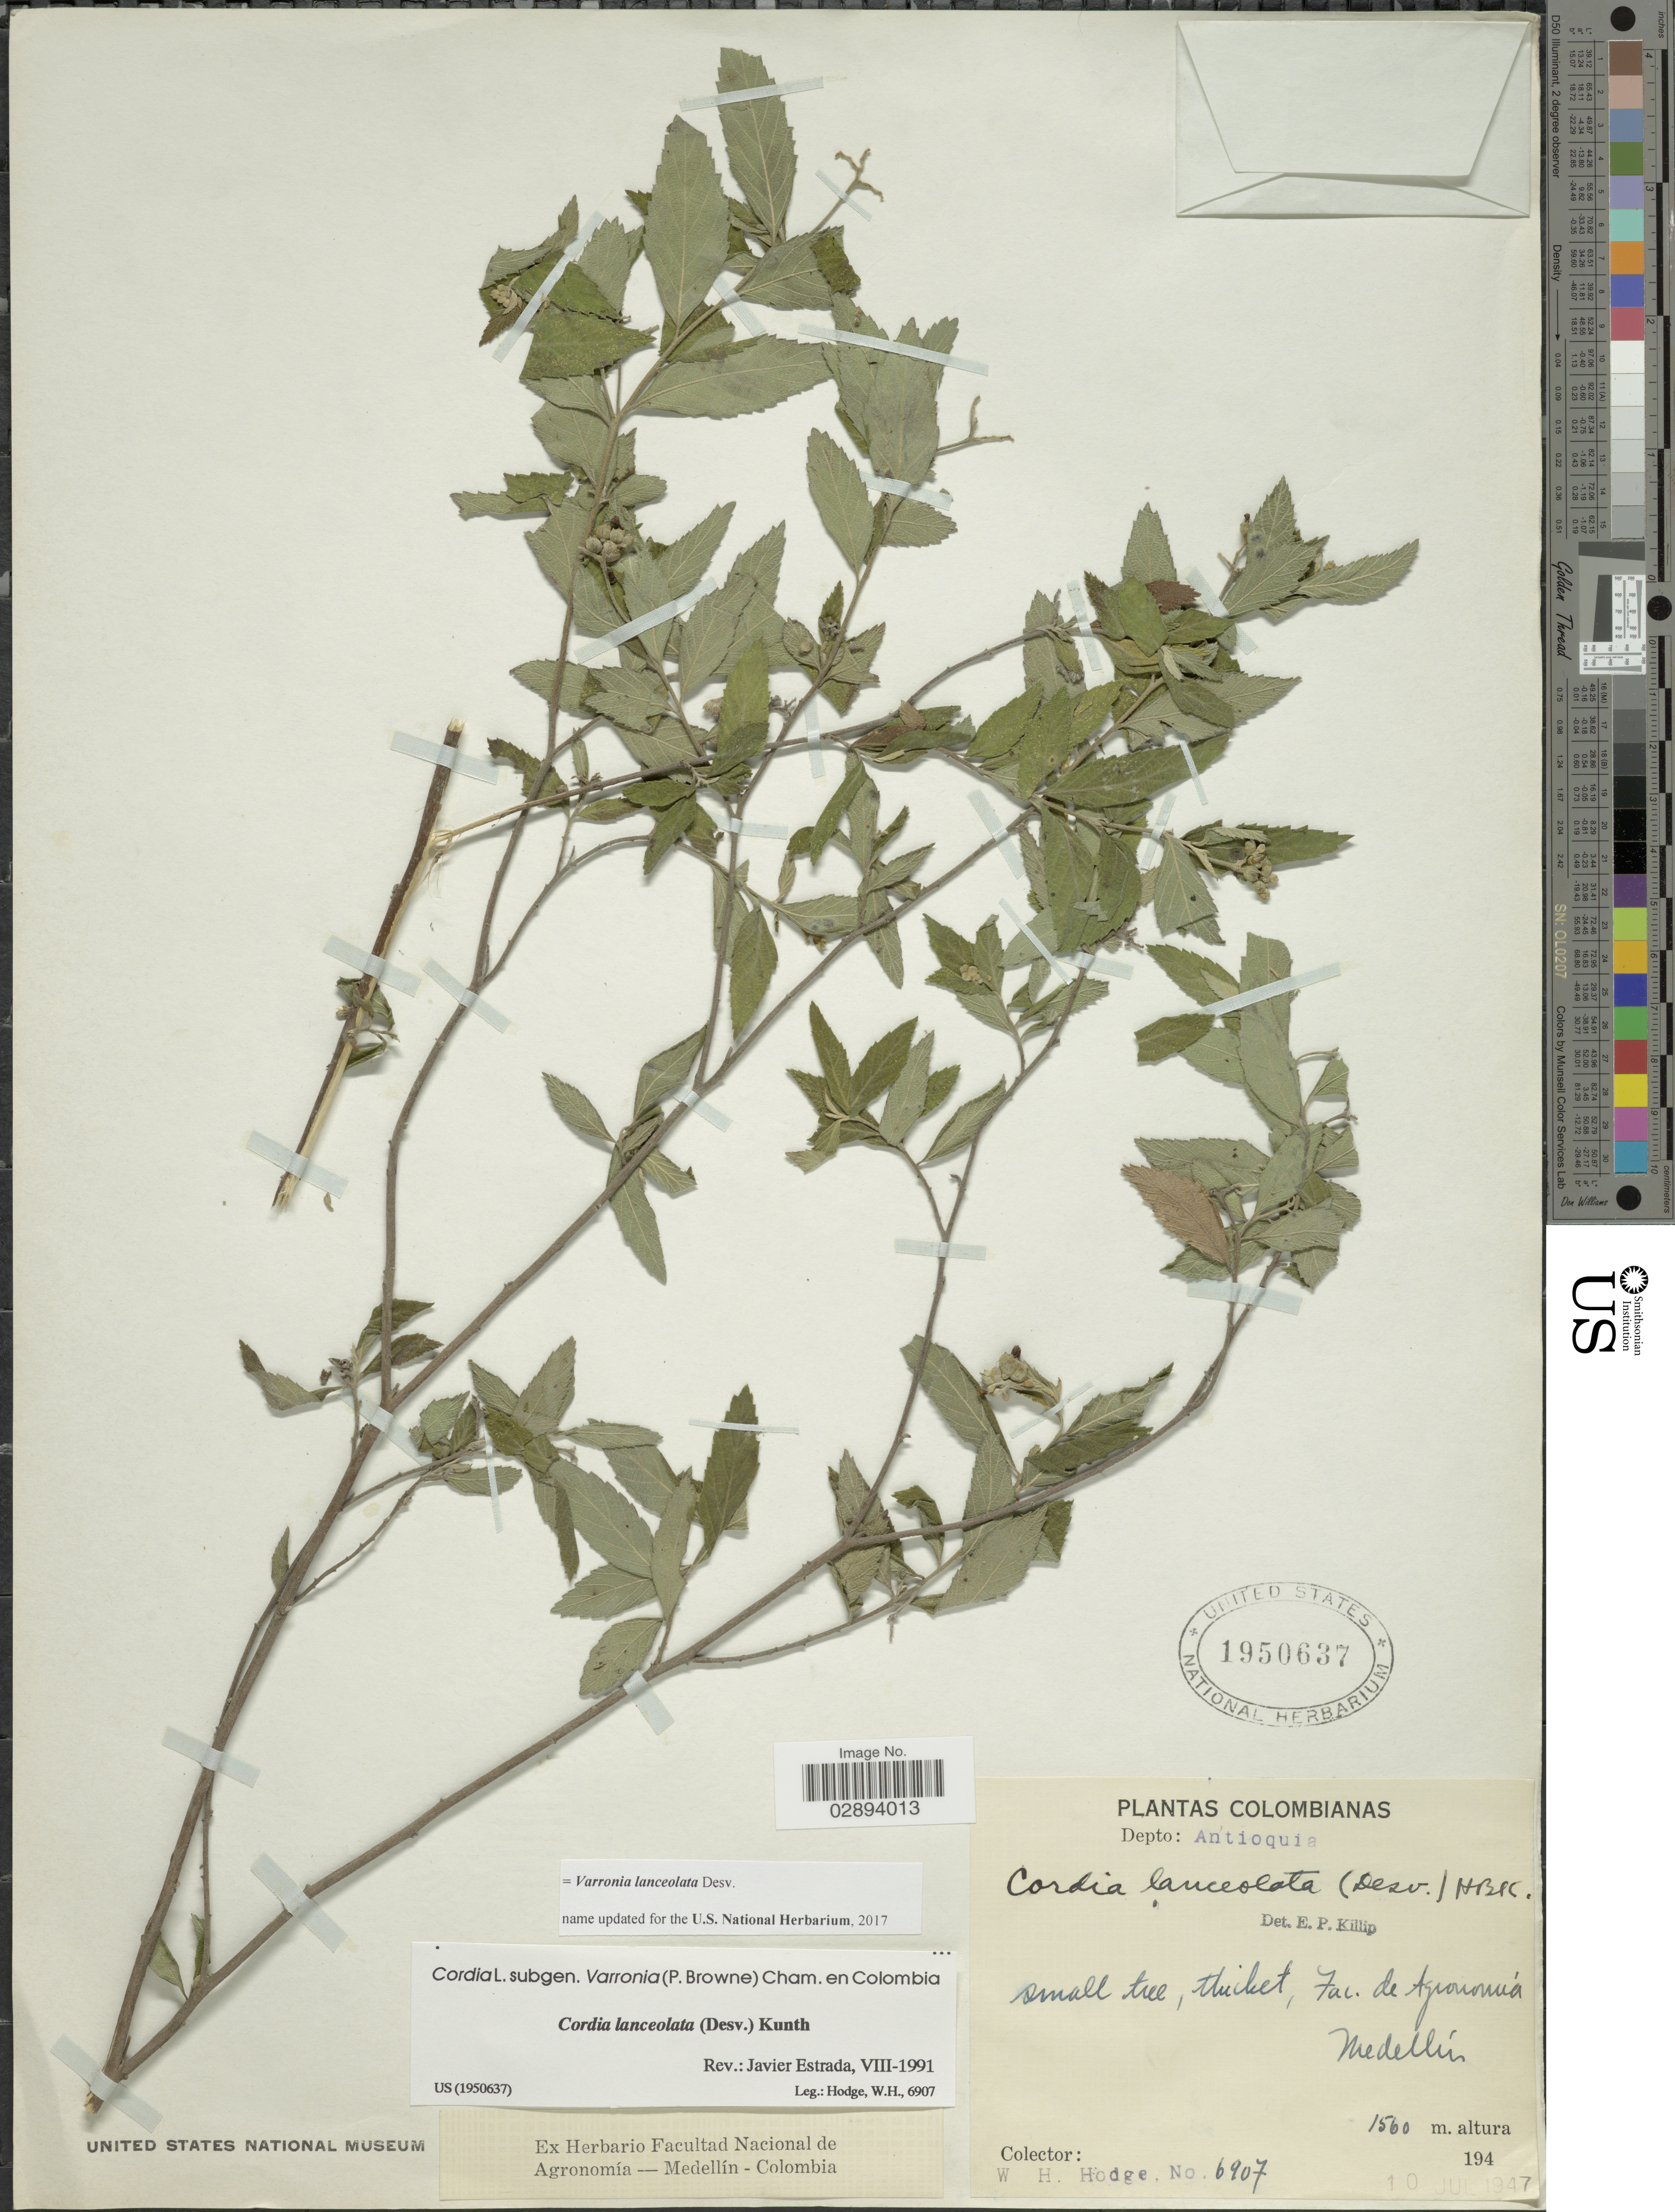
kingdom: Plantae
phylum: Tracheophyta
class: Magnoliopsida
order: Boraginales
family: Cordiaceae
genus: Varronia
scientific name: Varronia lanceolata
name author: Willd. ex Cham.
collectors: W. Hodge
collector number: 6907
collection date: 1947-07-10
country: Colombia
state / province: Antioquia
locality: Fac. de Agronomica, Medellín.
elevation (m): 1560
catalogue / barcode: US 1950637